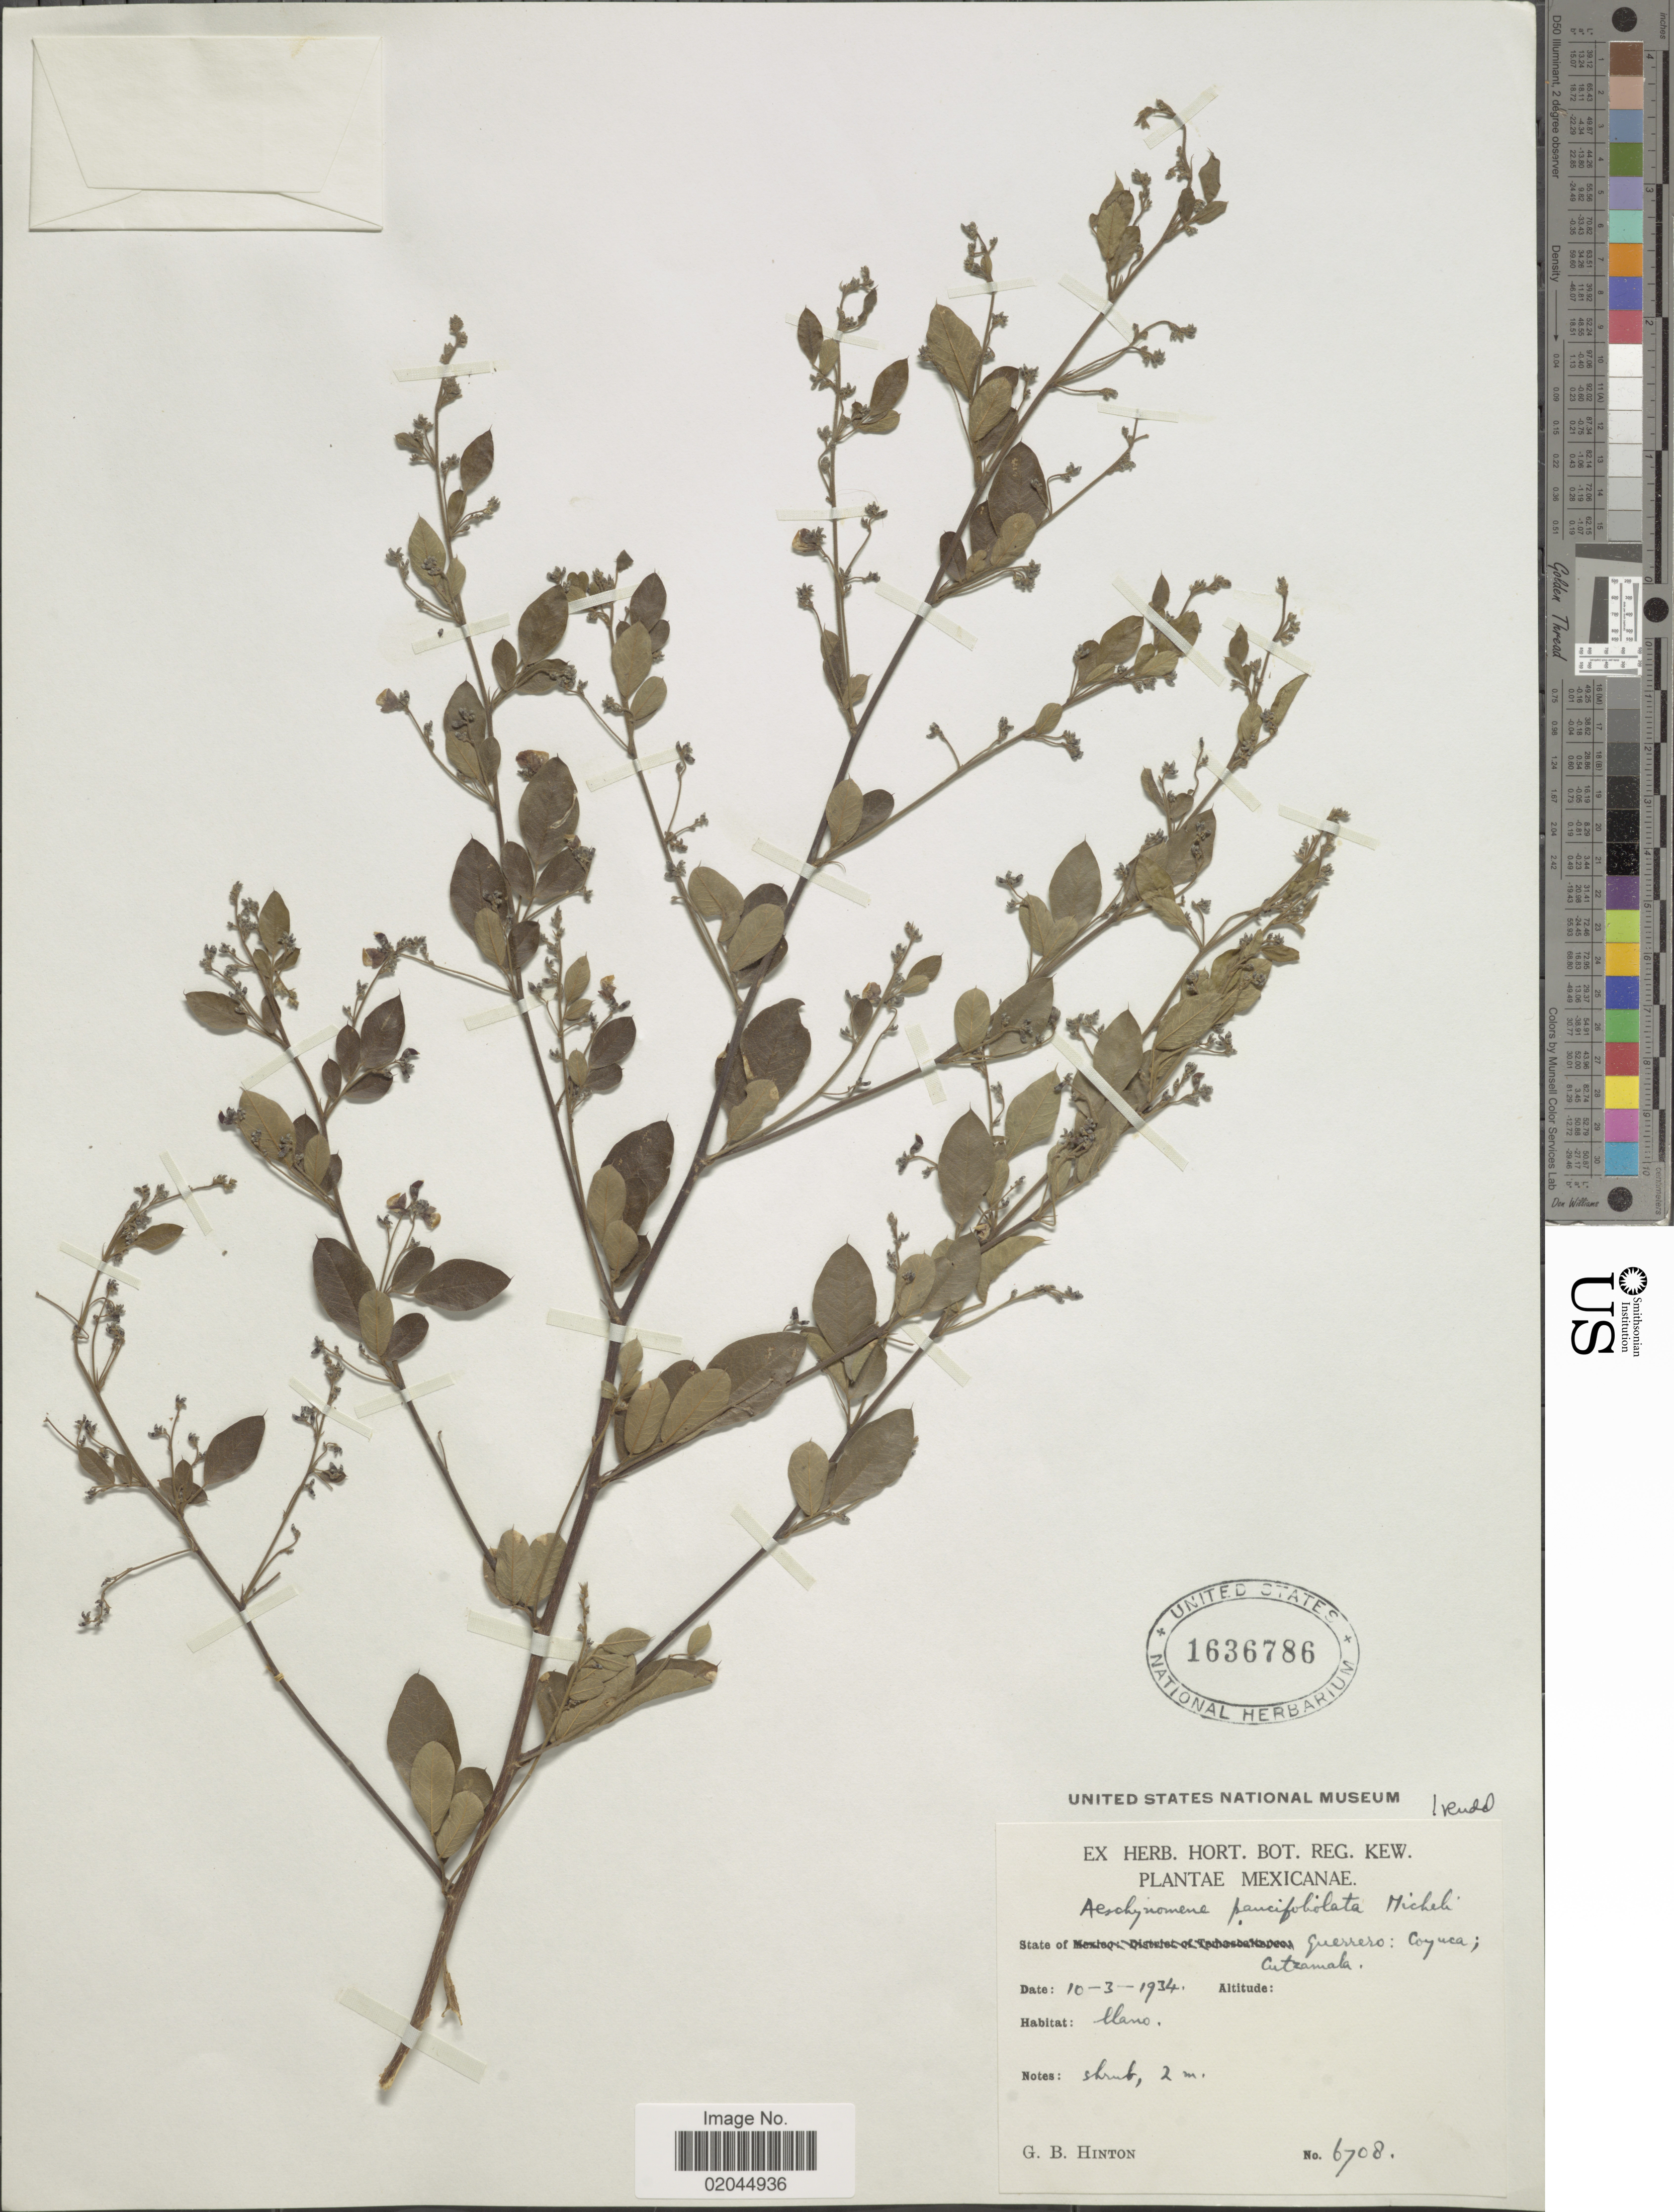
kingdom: Plantae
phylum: Tracheophyta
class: Magnoliopsida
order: Fabales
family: Fabaceae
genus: Aeschynomene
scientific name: Aeschynomene paucifoliolata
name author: Micheli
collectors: G. B. Hinton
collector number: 6708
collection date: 1934-03-10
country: Mexico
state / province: Guerrero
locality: State of Guerrero: Coyuca, Cutzamala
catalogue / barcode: US 1636786